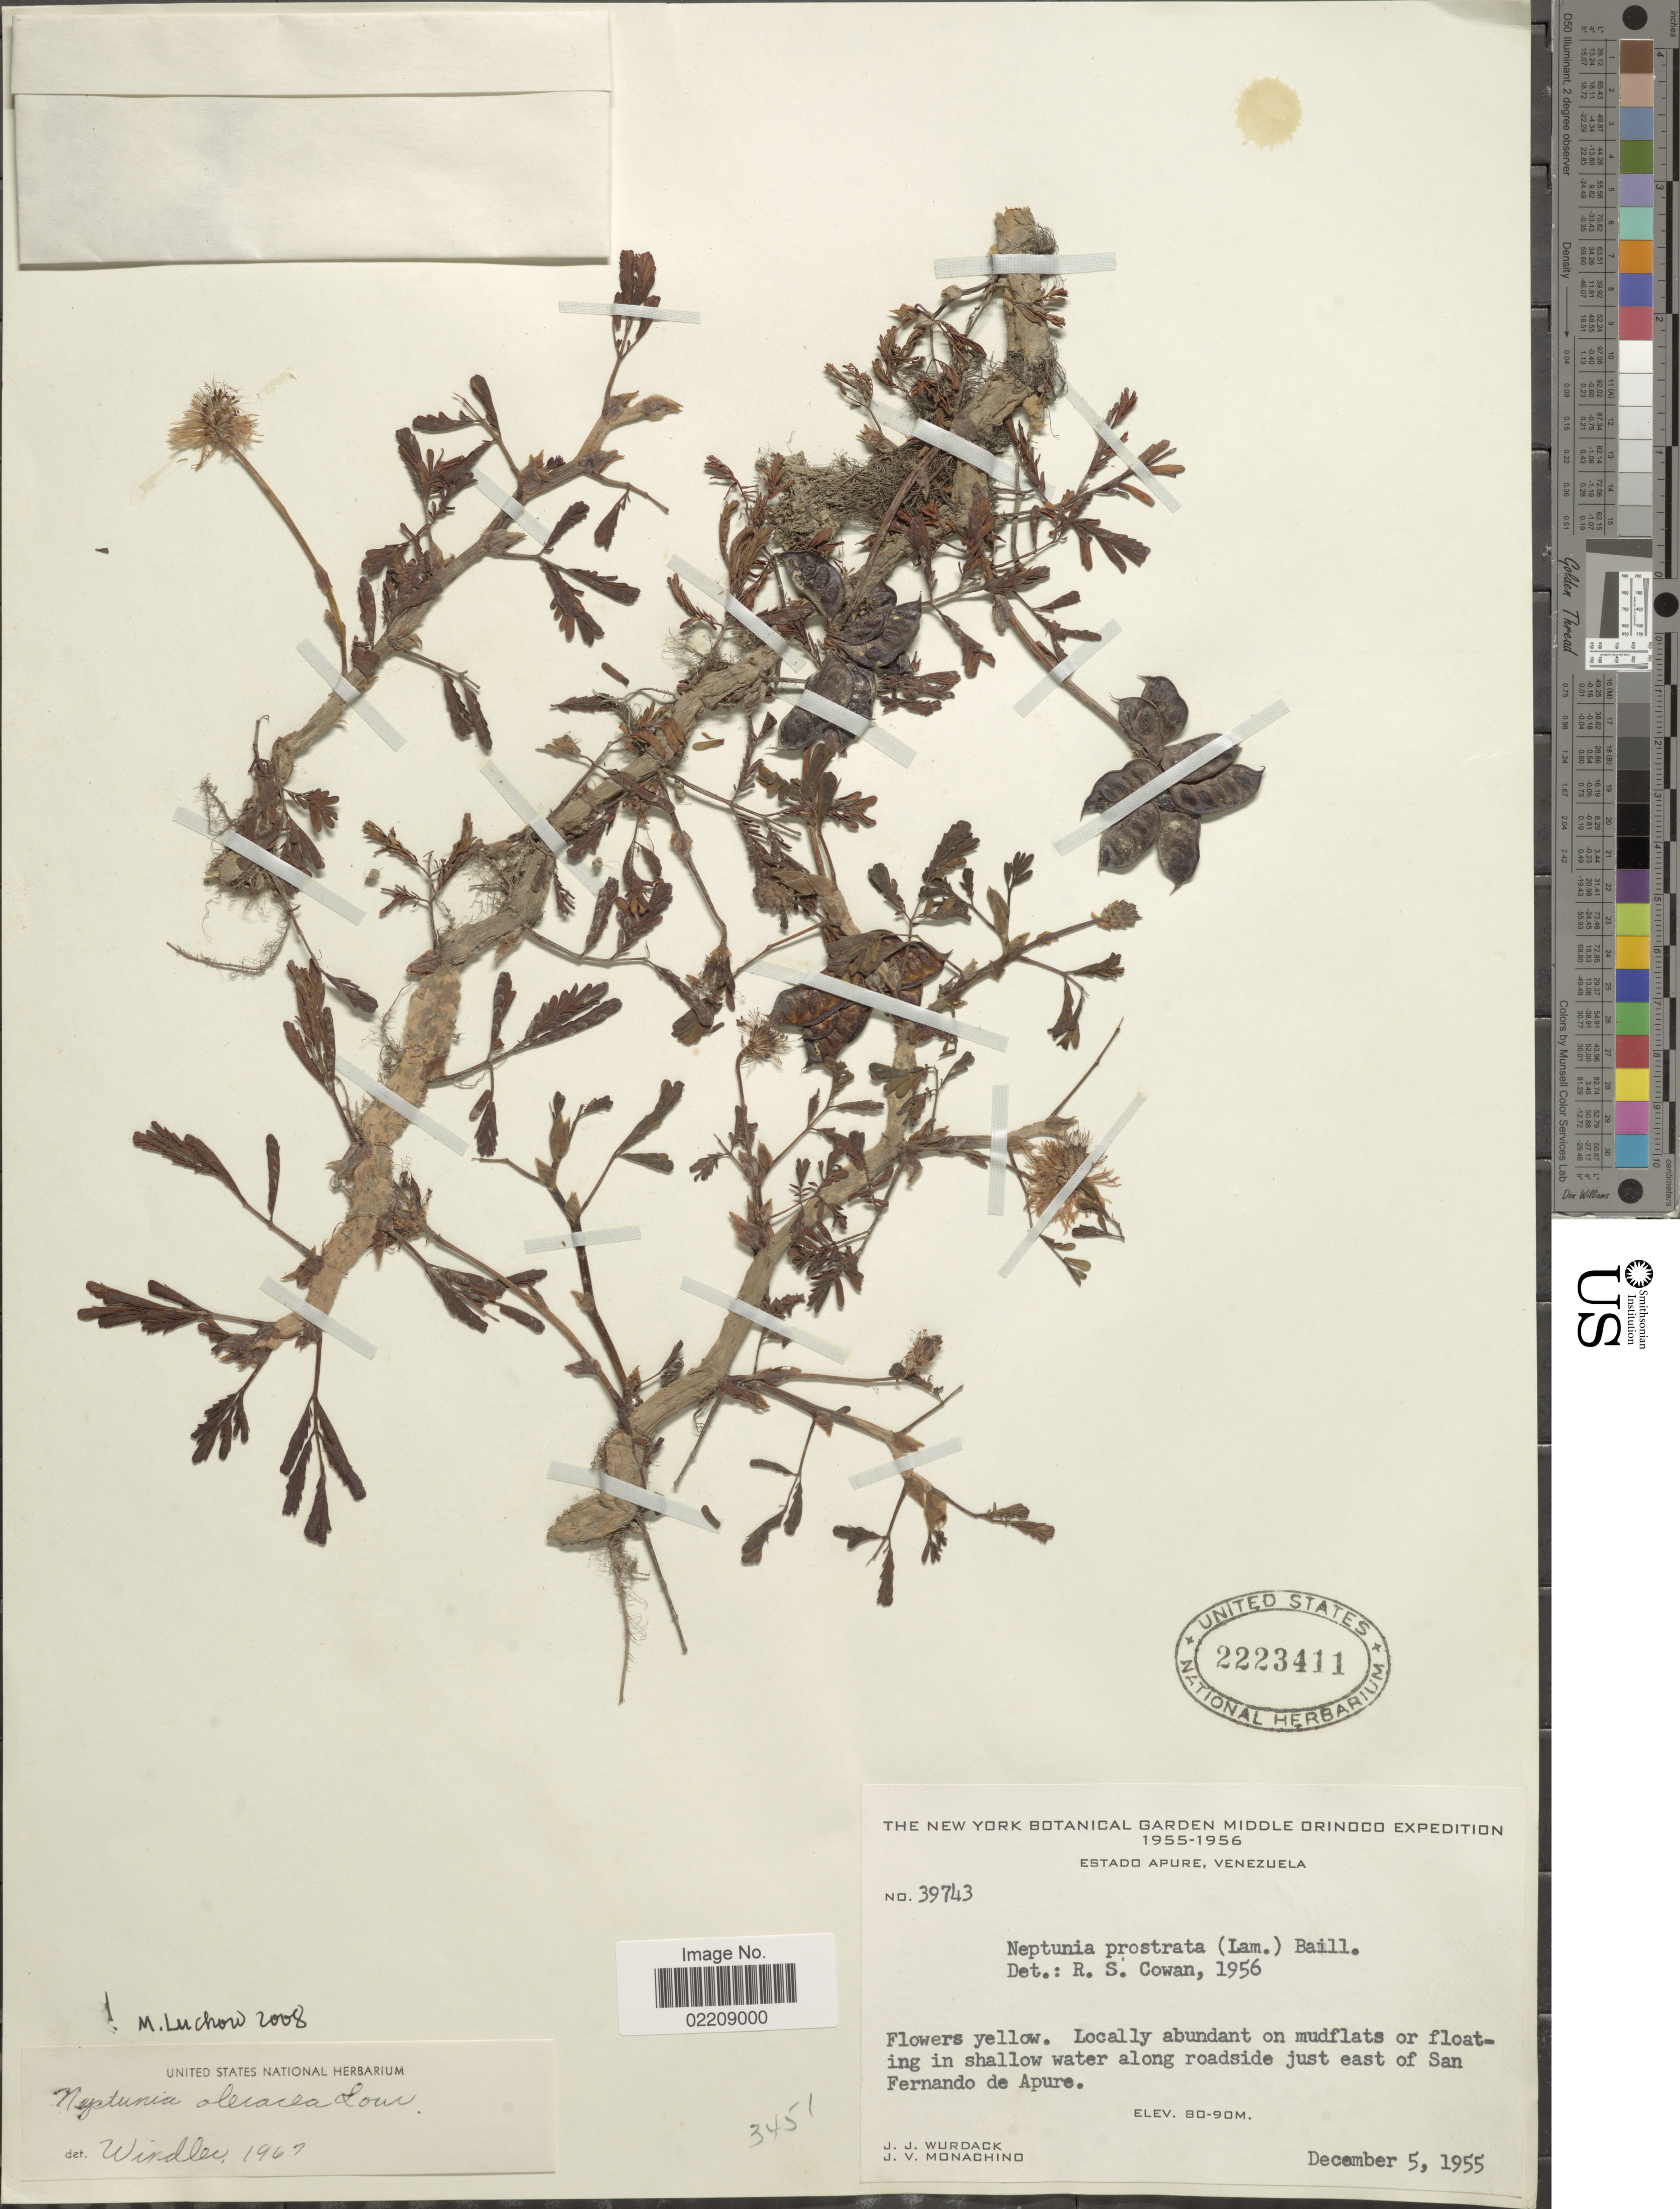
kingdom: Plantae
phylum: Tracheophyta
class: Magnoliopsida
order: Fabales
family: Fabaceae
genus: Neptunia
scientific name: Neptunia oleracea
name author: Lour.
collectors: J. J. Wurdack & J. V. Monachino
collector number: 39743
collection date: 1955-12-05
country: Venezuela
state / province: Apure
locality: just east of San Fernando de Apure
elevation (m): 80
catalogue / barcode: US 2223411